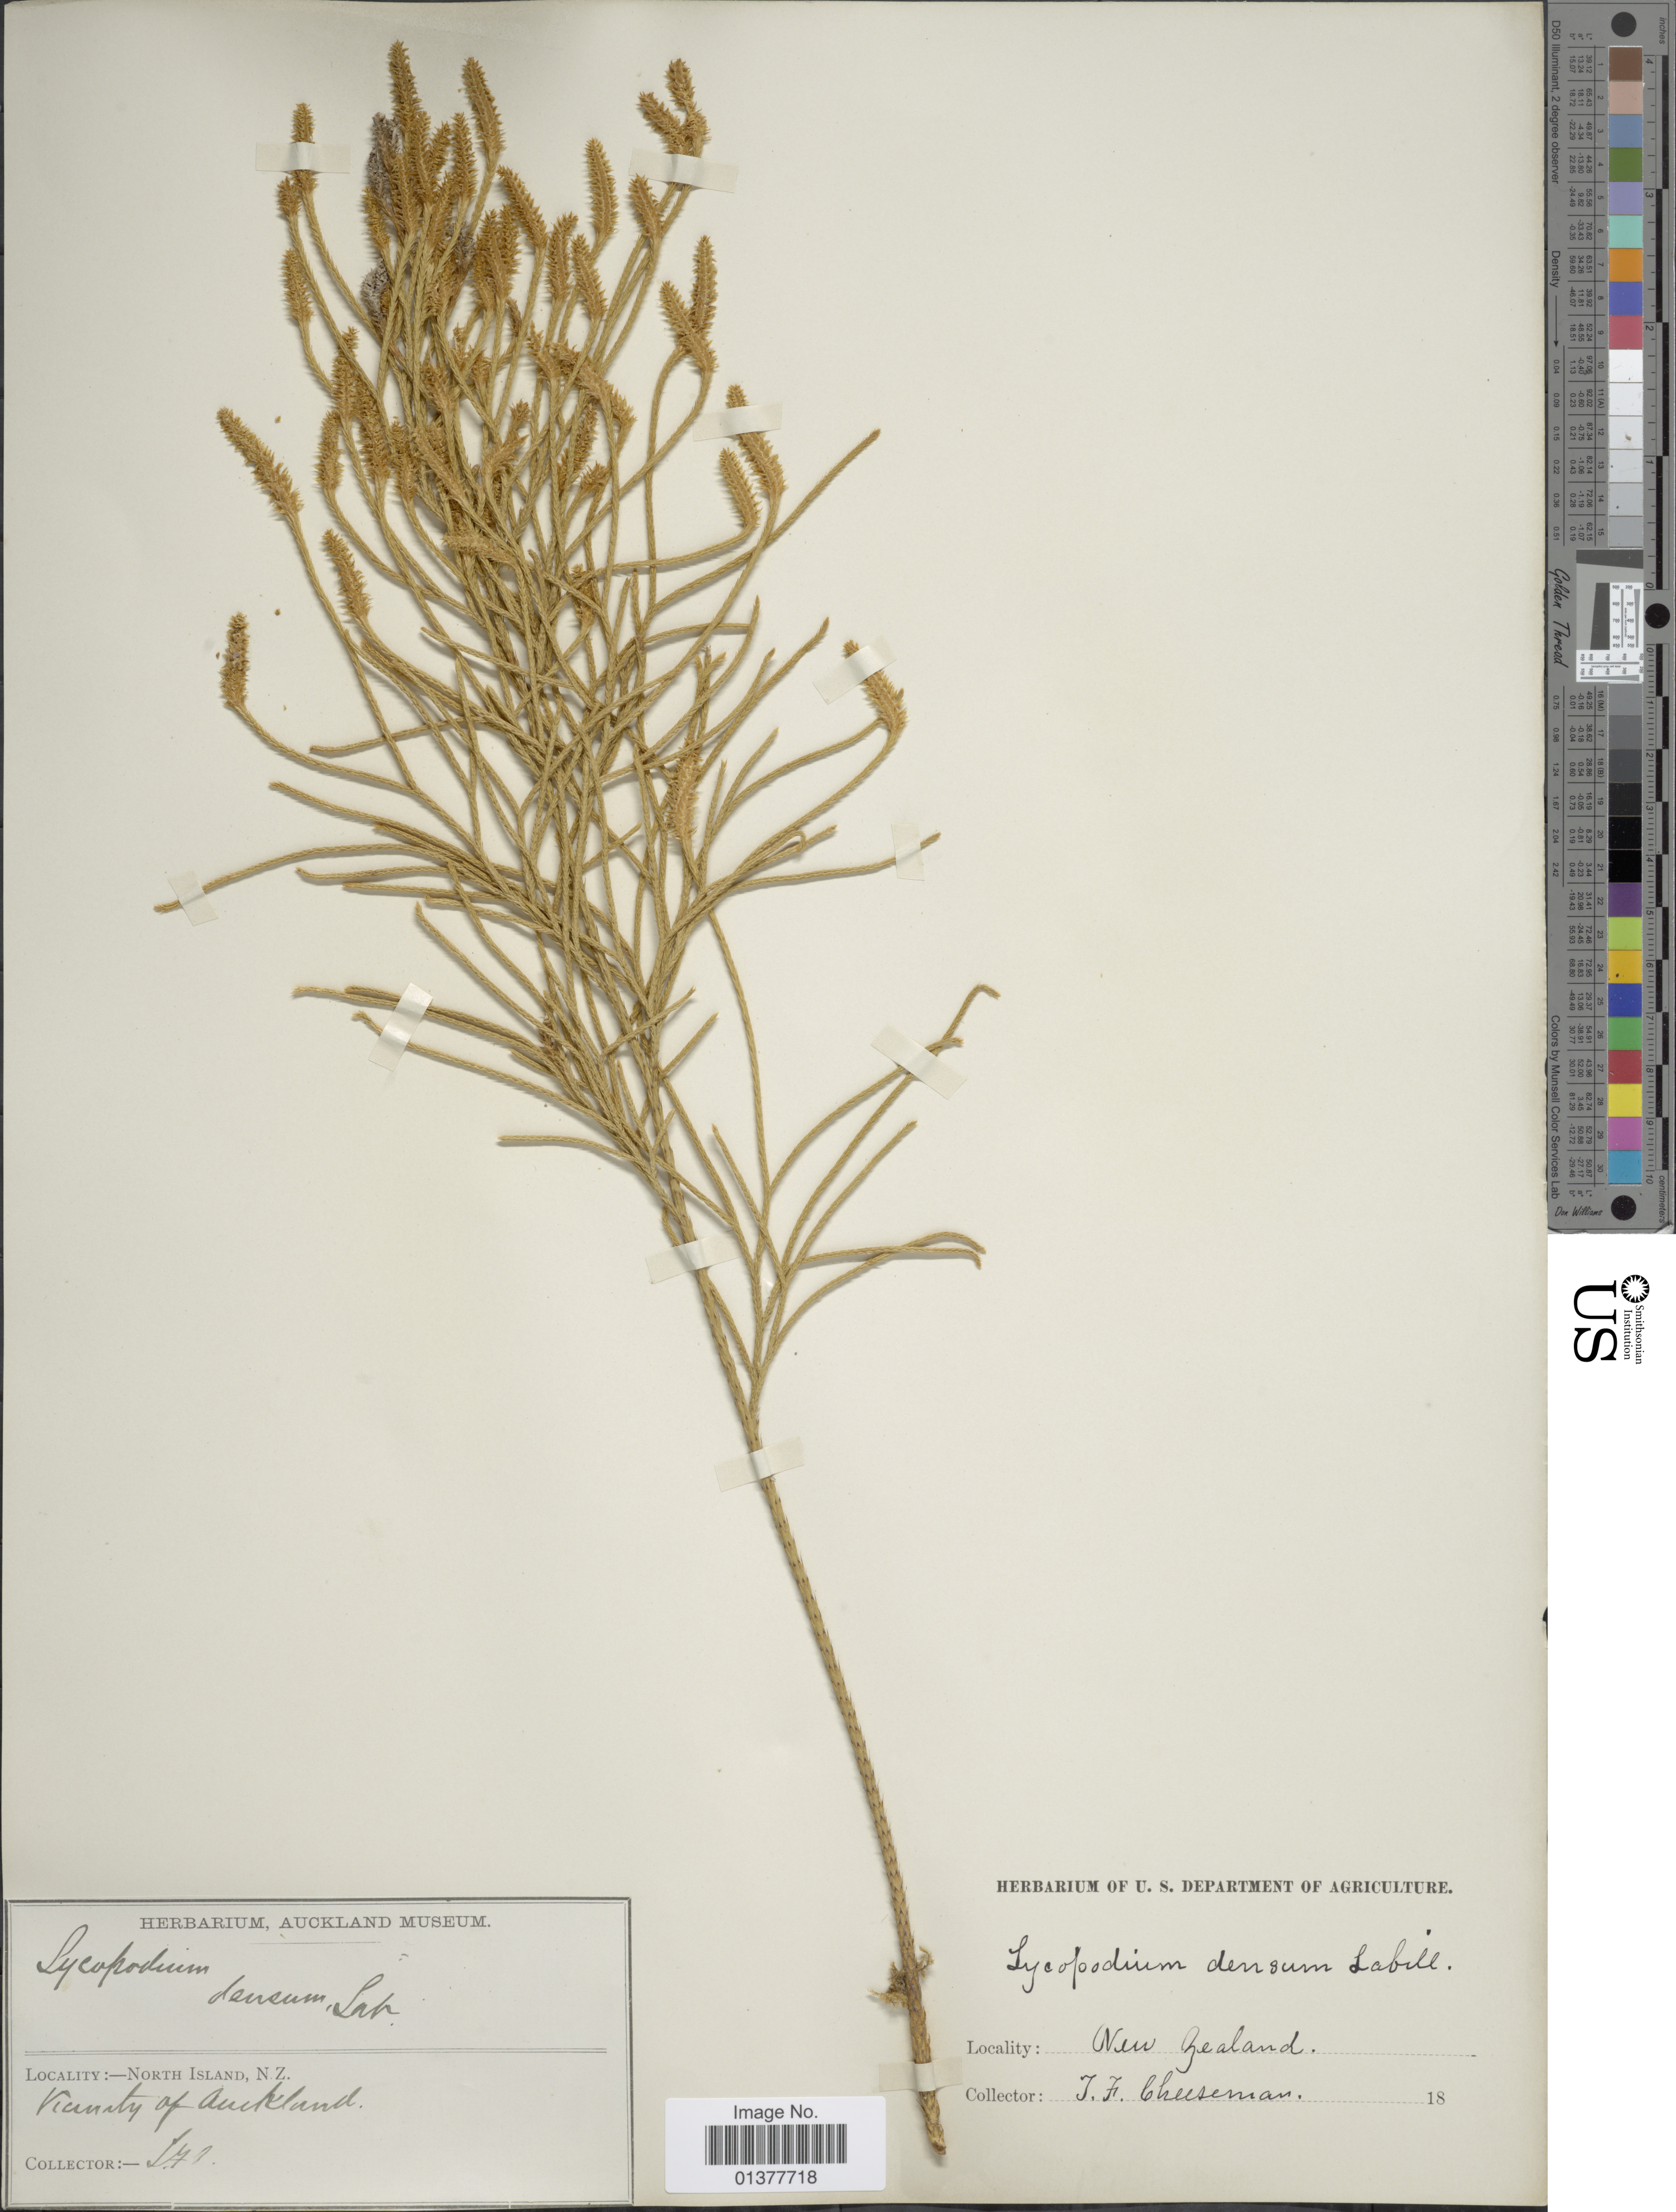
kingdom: Plantae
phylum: Tracheophyta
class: Lycopodiopsida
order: Lycopodiales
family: Lycopodiaceae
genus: Pseudolycopodium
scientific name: Pseudolycopodium densum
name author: (Rothm.) Holub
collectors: T. F. Cheeseman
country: New Zealand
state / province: Auckland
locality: Vicinity of Auckland, North Island